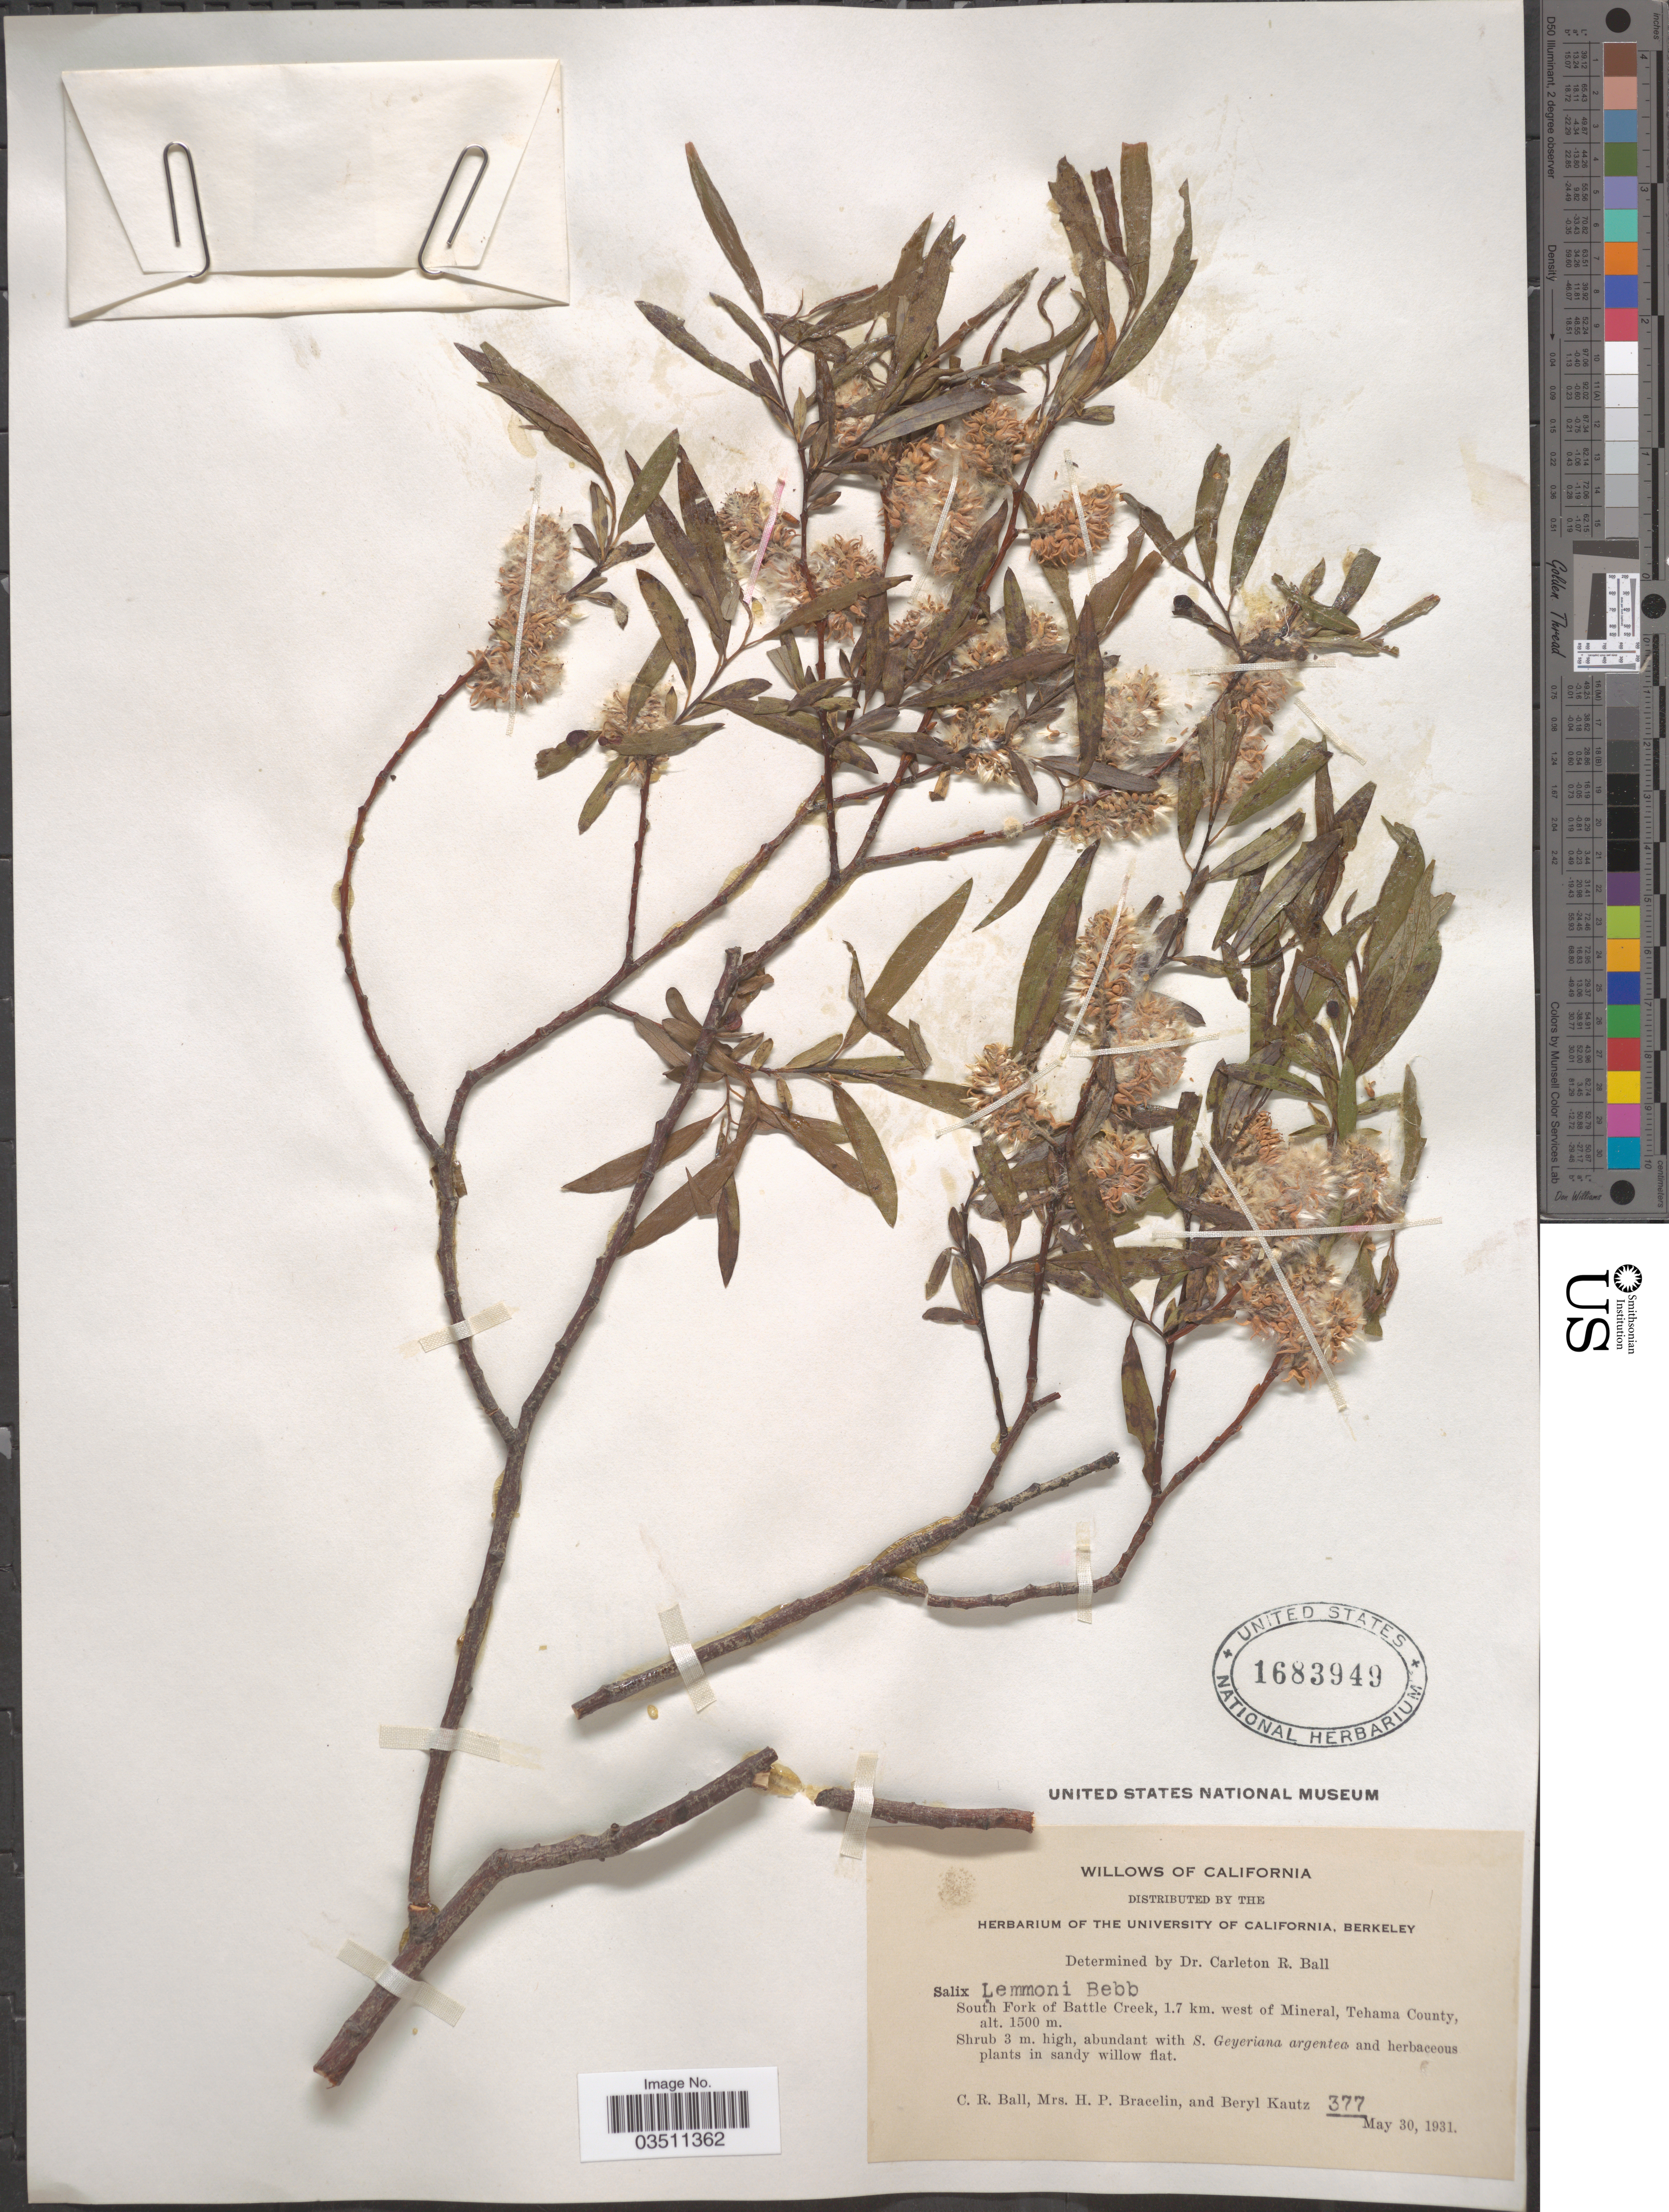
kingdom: Plantae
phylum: Tracheophyta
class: Magnoliopsida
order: Malpighiales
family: Salicaceae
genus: Salix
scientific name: Salix lemmonii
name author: Bebb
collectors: C. R. Ball, H. Bracelin & B. Kautz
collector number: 377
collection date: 1931-05-30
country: United States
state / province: California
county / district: Tehama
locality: South Fork of Battle Creek, 1.7 km. west of Mineral, Tehama County.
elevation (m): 1500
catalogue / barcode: US 1683949